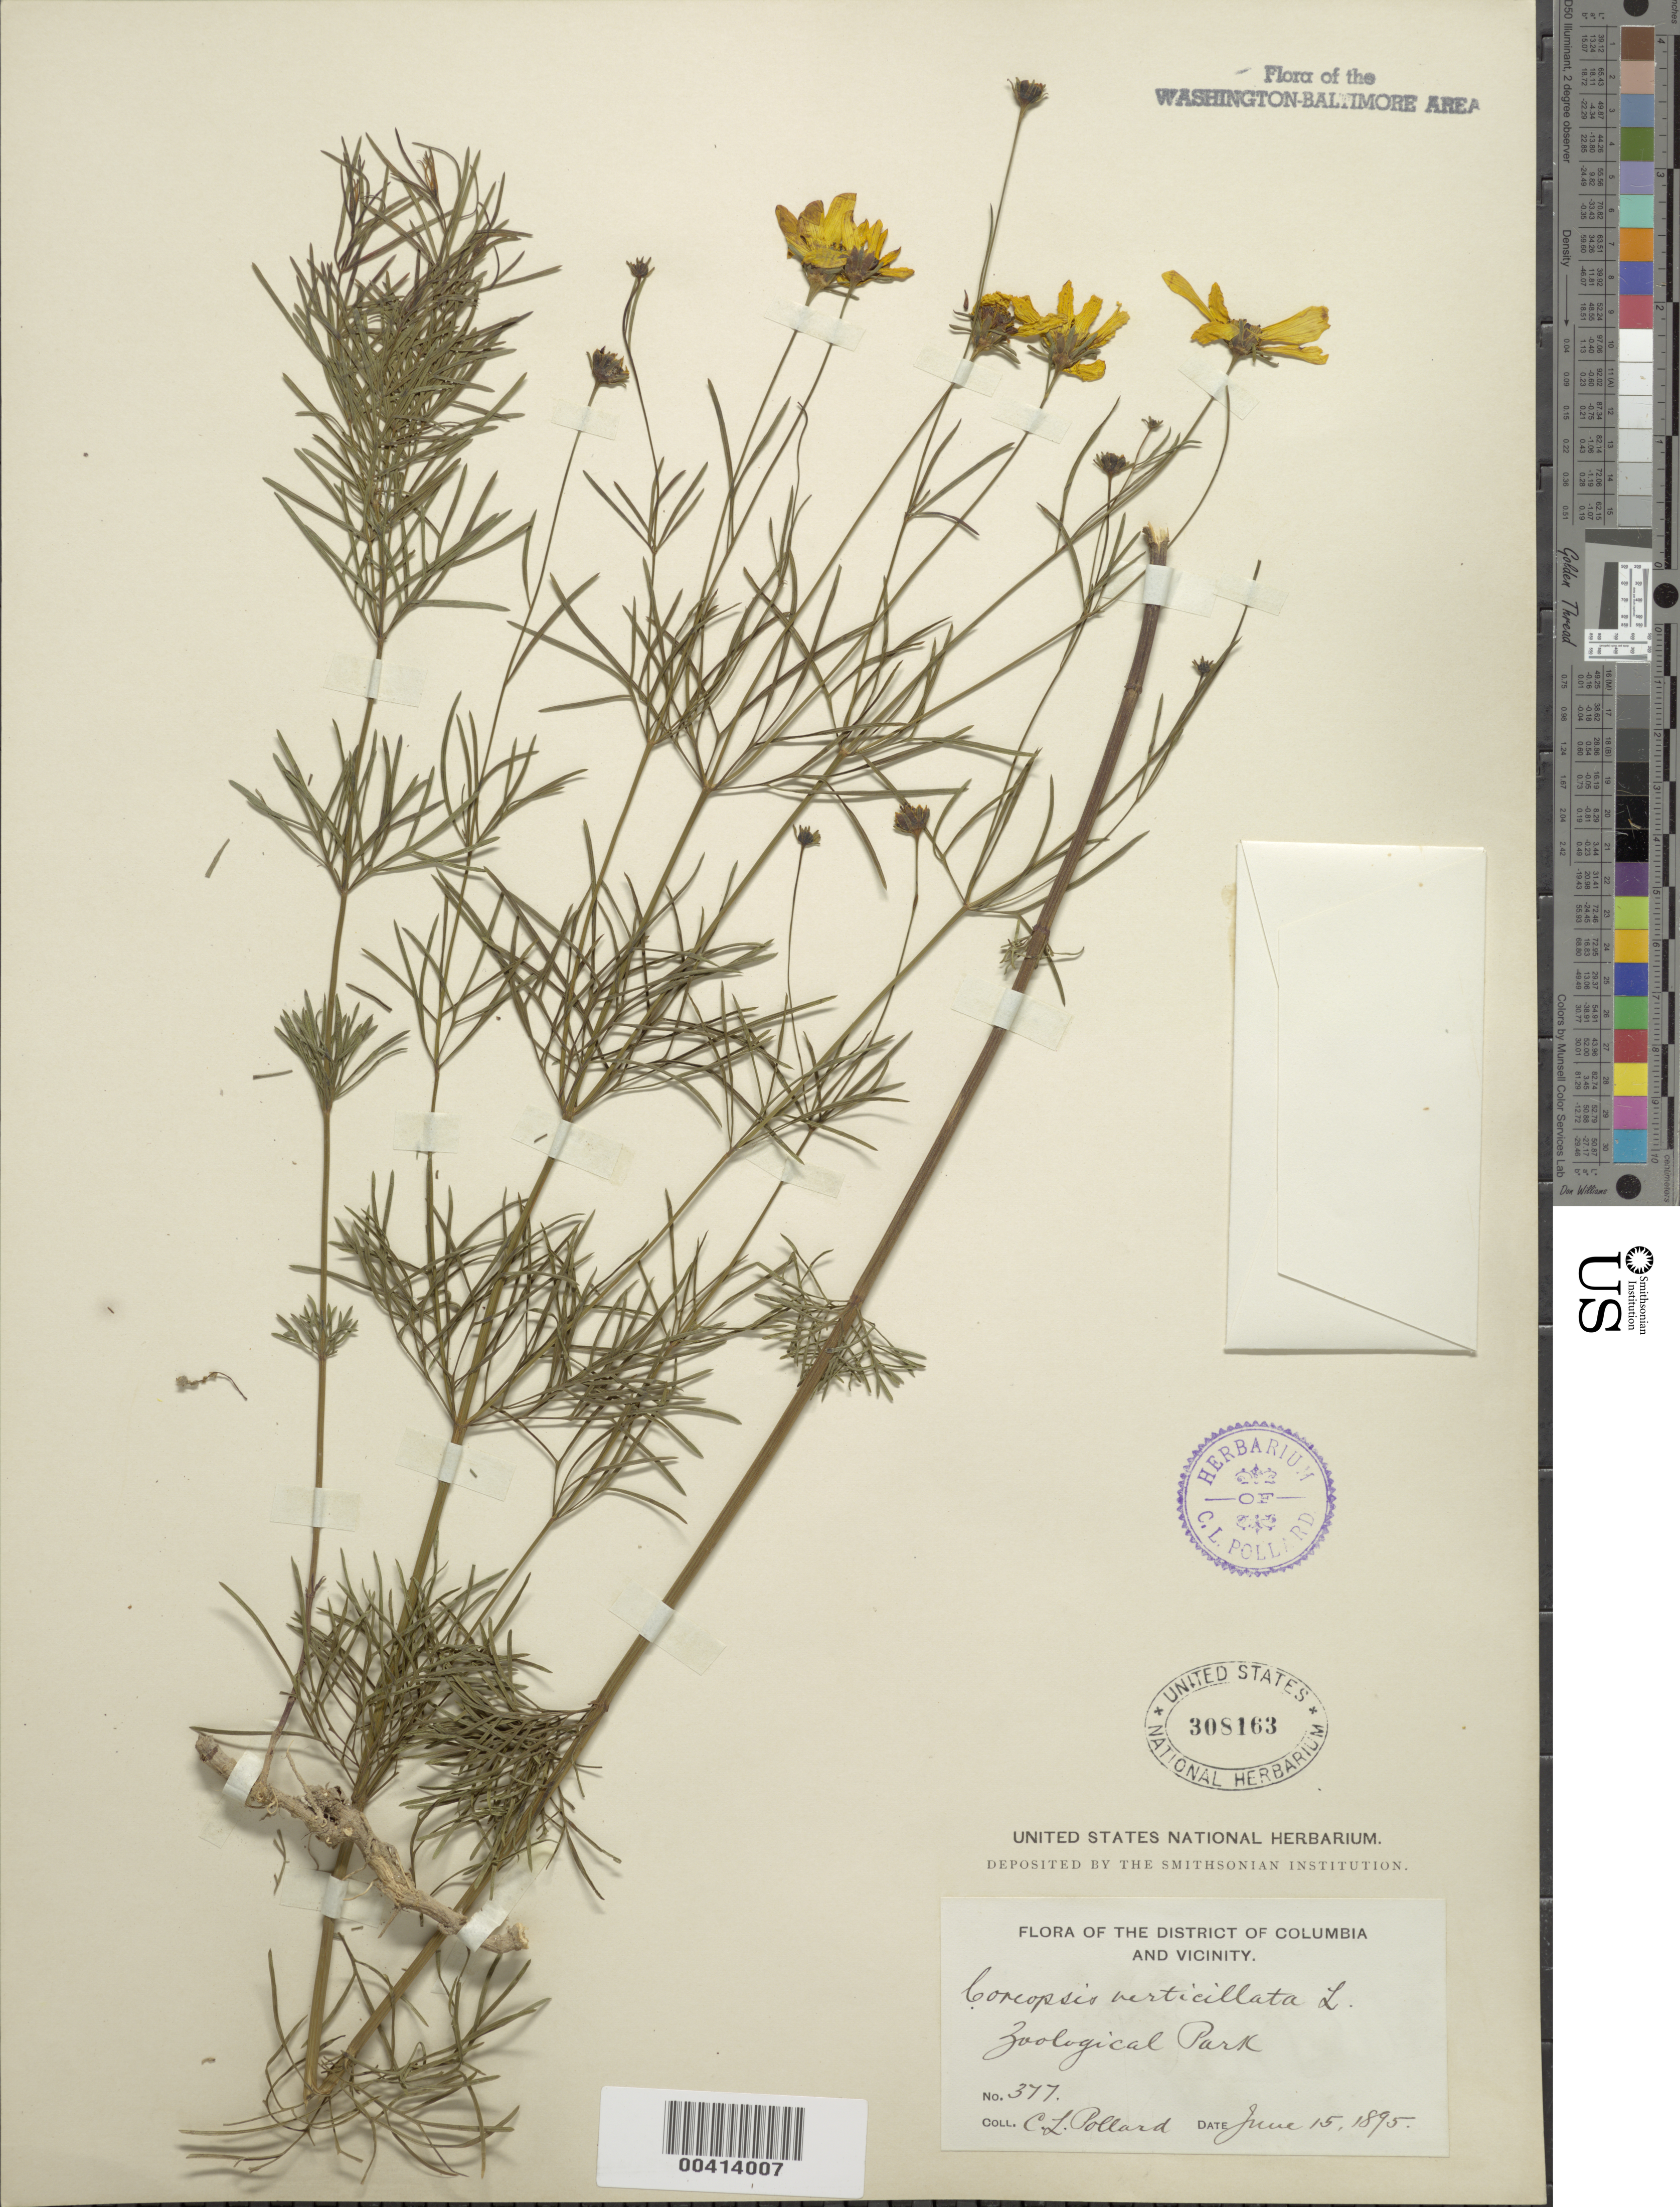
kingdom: Plantae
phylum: Tracheophyta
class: Magnoliopsida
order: Asterales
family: Asteraceae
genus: Coreopsis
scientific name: Coreopsis verticillata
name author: L.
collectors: C. L. Pollard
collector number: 377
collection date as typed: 15 Jun 1895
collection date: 1895-06-15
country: United States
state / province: District of Columbia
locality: Zoological Park Rock Creek Park & vicinity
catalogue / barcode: US 308163